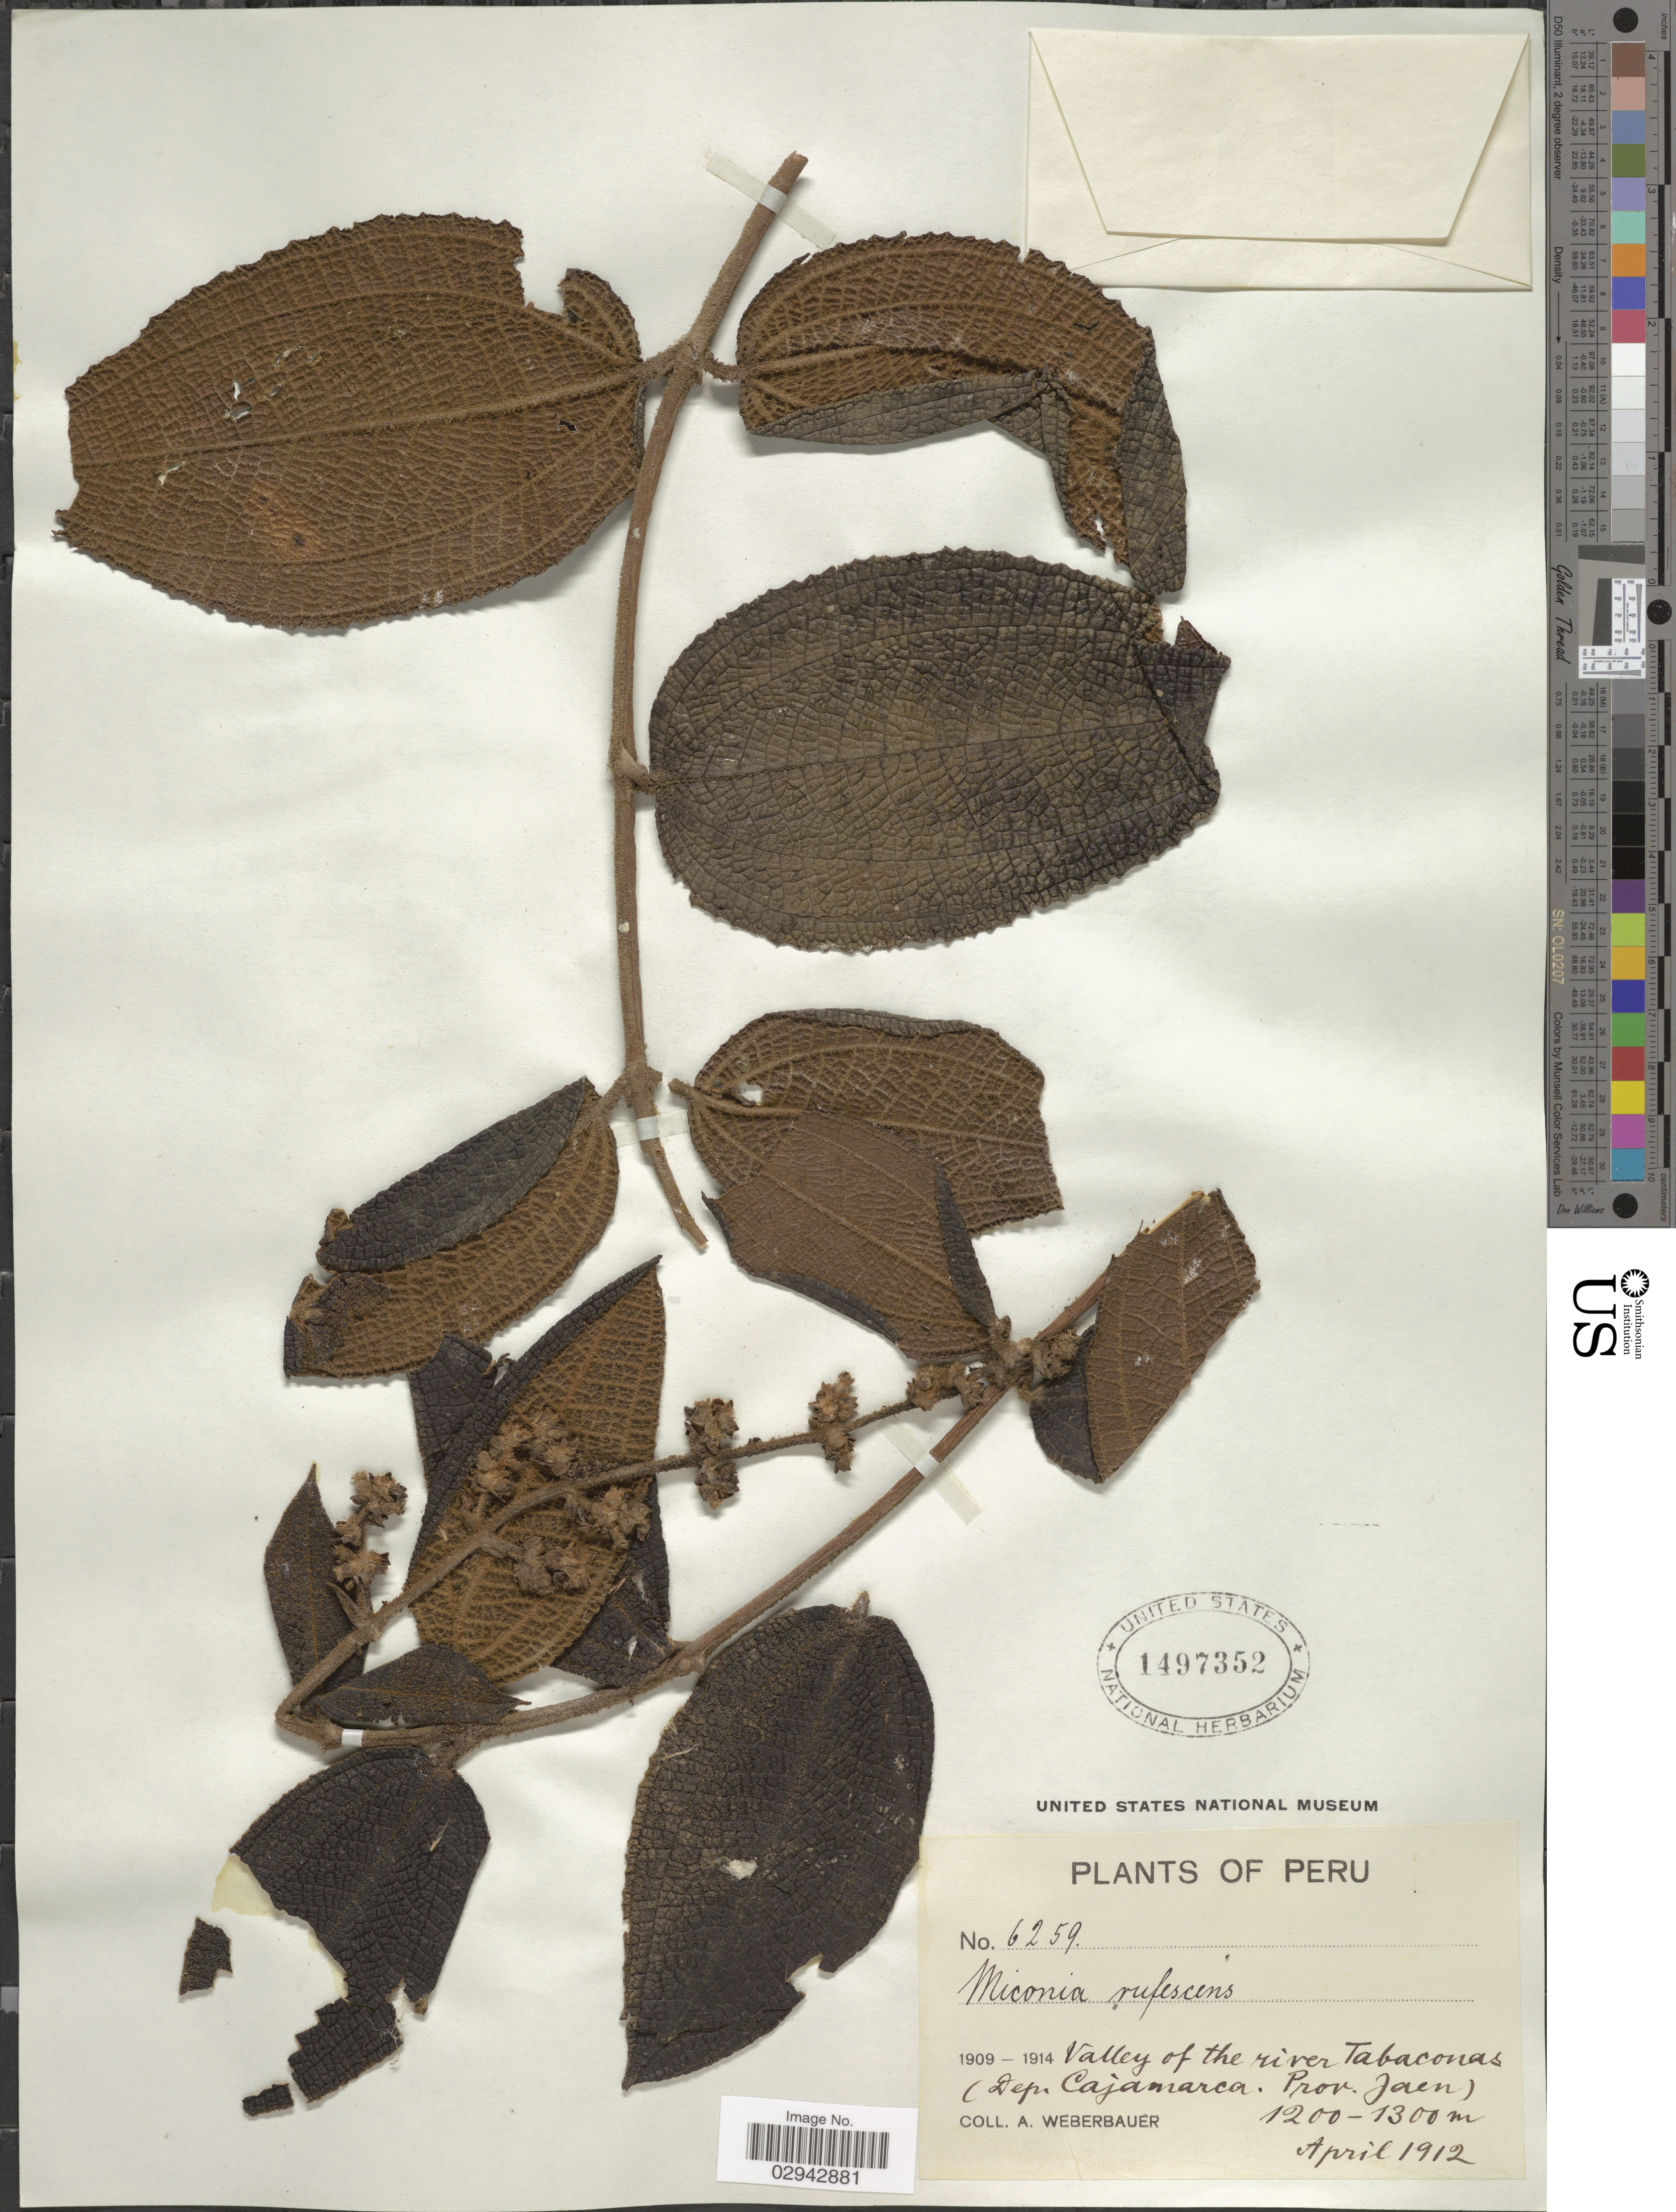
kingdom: Plantae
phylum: Tracheophyta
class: Magnoliopsida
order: Myrtales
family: Melastomataceae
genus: Miconia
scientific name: Miconia rufescens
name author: (Aubl.) DC.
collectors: A. Weberbauer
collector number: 6259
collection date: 1912-04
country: Peru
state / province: Cajamarca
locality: Valley of the river Tabaconas (Dep. Cajamarca. Prov. Jaen).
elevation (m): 1200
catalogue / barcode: US 1497352